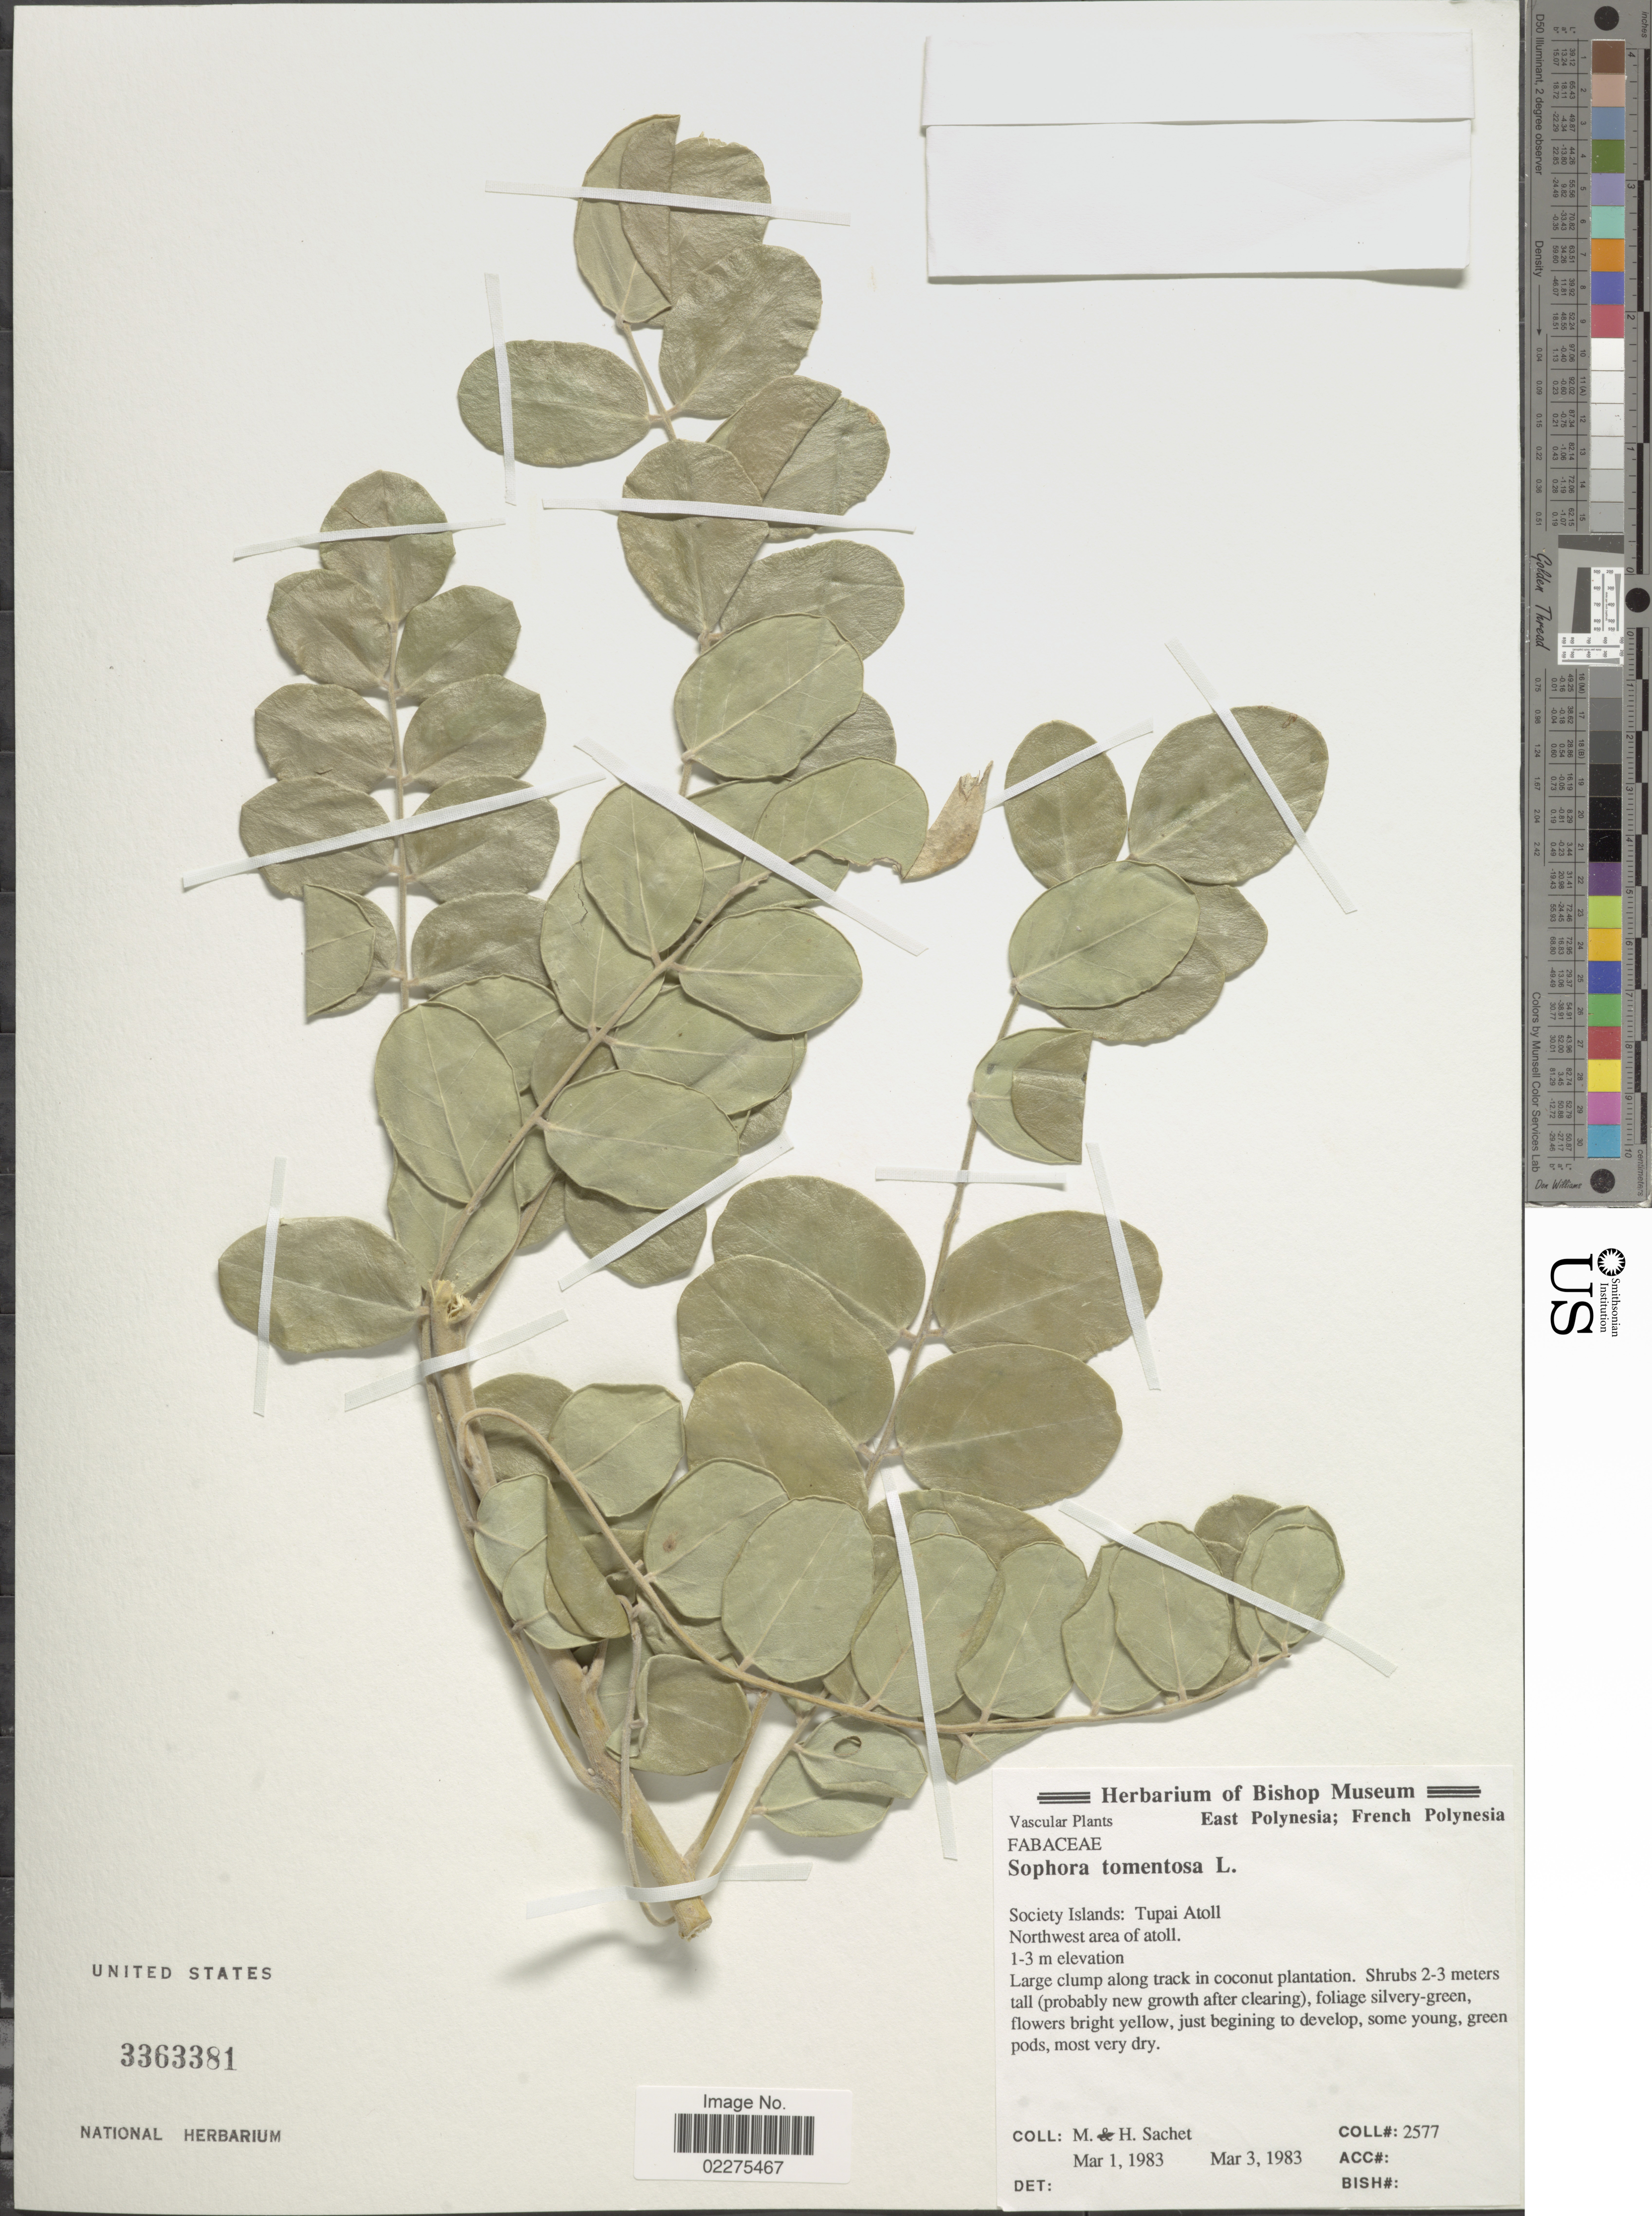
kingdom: Plantae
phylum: Tracheophyta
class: Magnoliopsida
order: Fabales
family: Fabaceae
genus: Sophora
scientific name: Sophora tomentosa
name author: L.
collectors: M.-H. Sachet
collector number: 2577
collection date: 1983-03-01/1983-03-03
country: French Polynesia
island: Tupai Atoll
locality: Society Islands: Tupai Atoll. Northwestern area of atoll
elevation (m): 1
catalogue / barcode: US 3363381